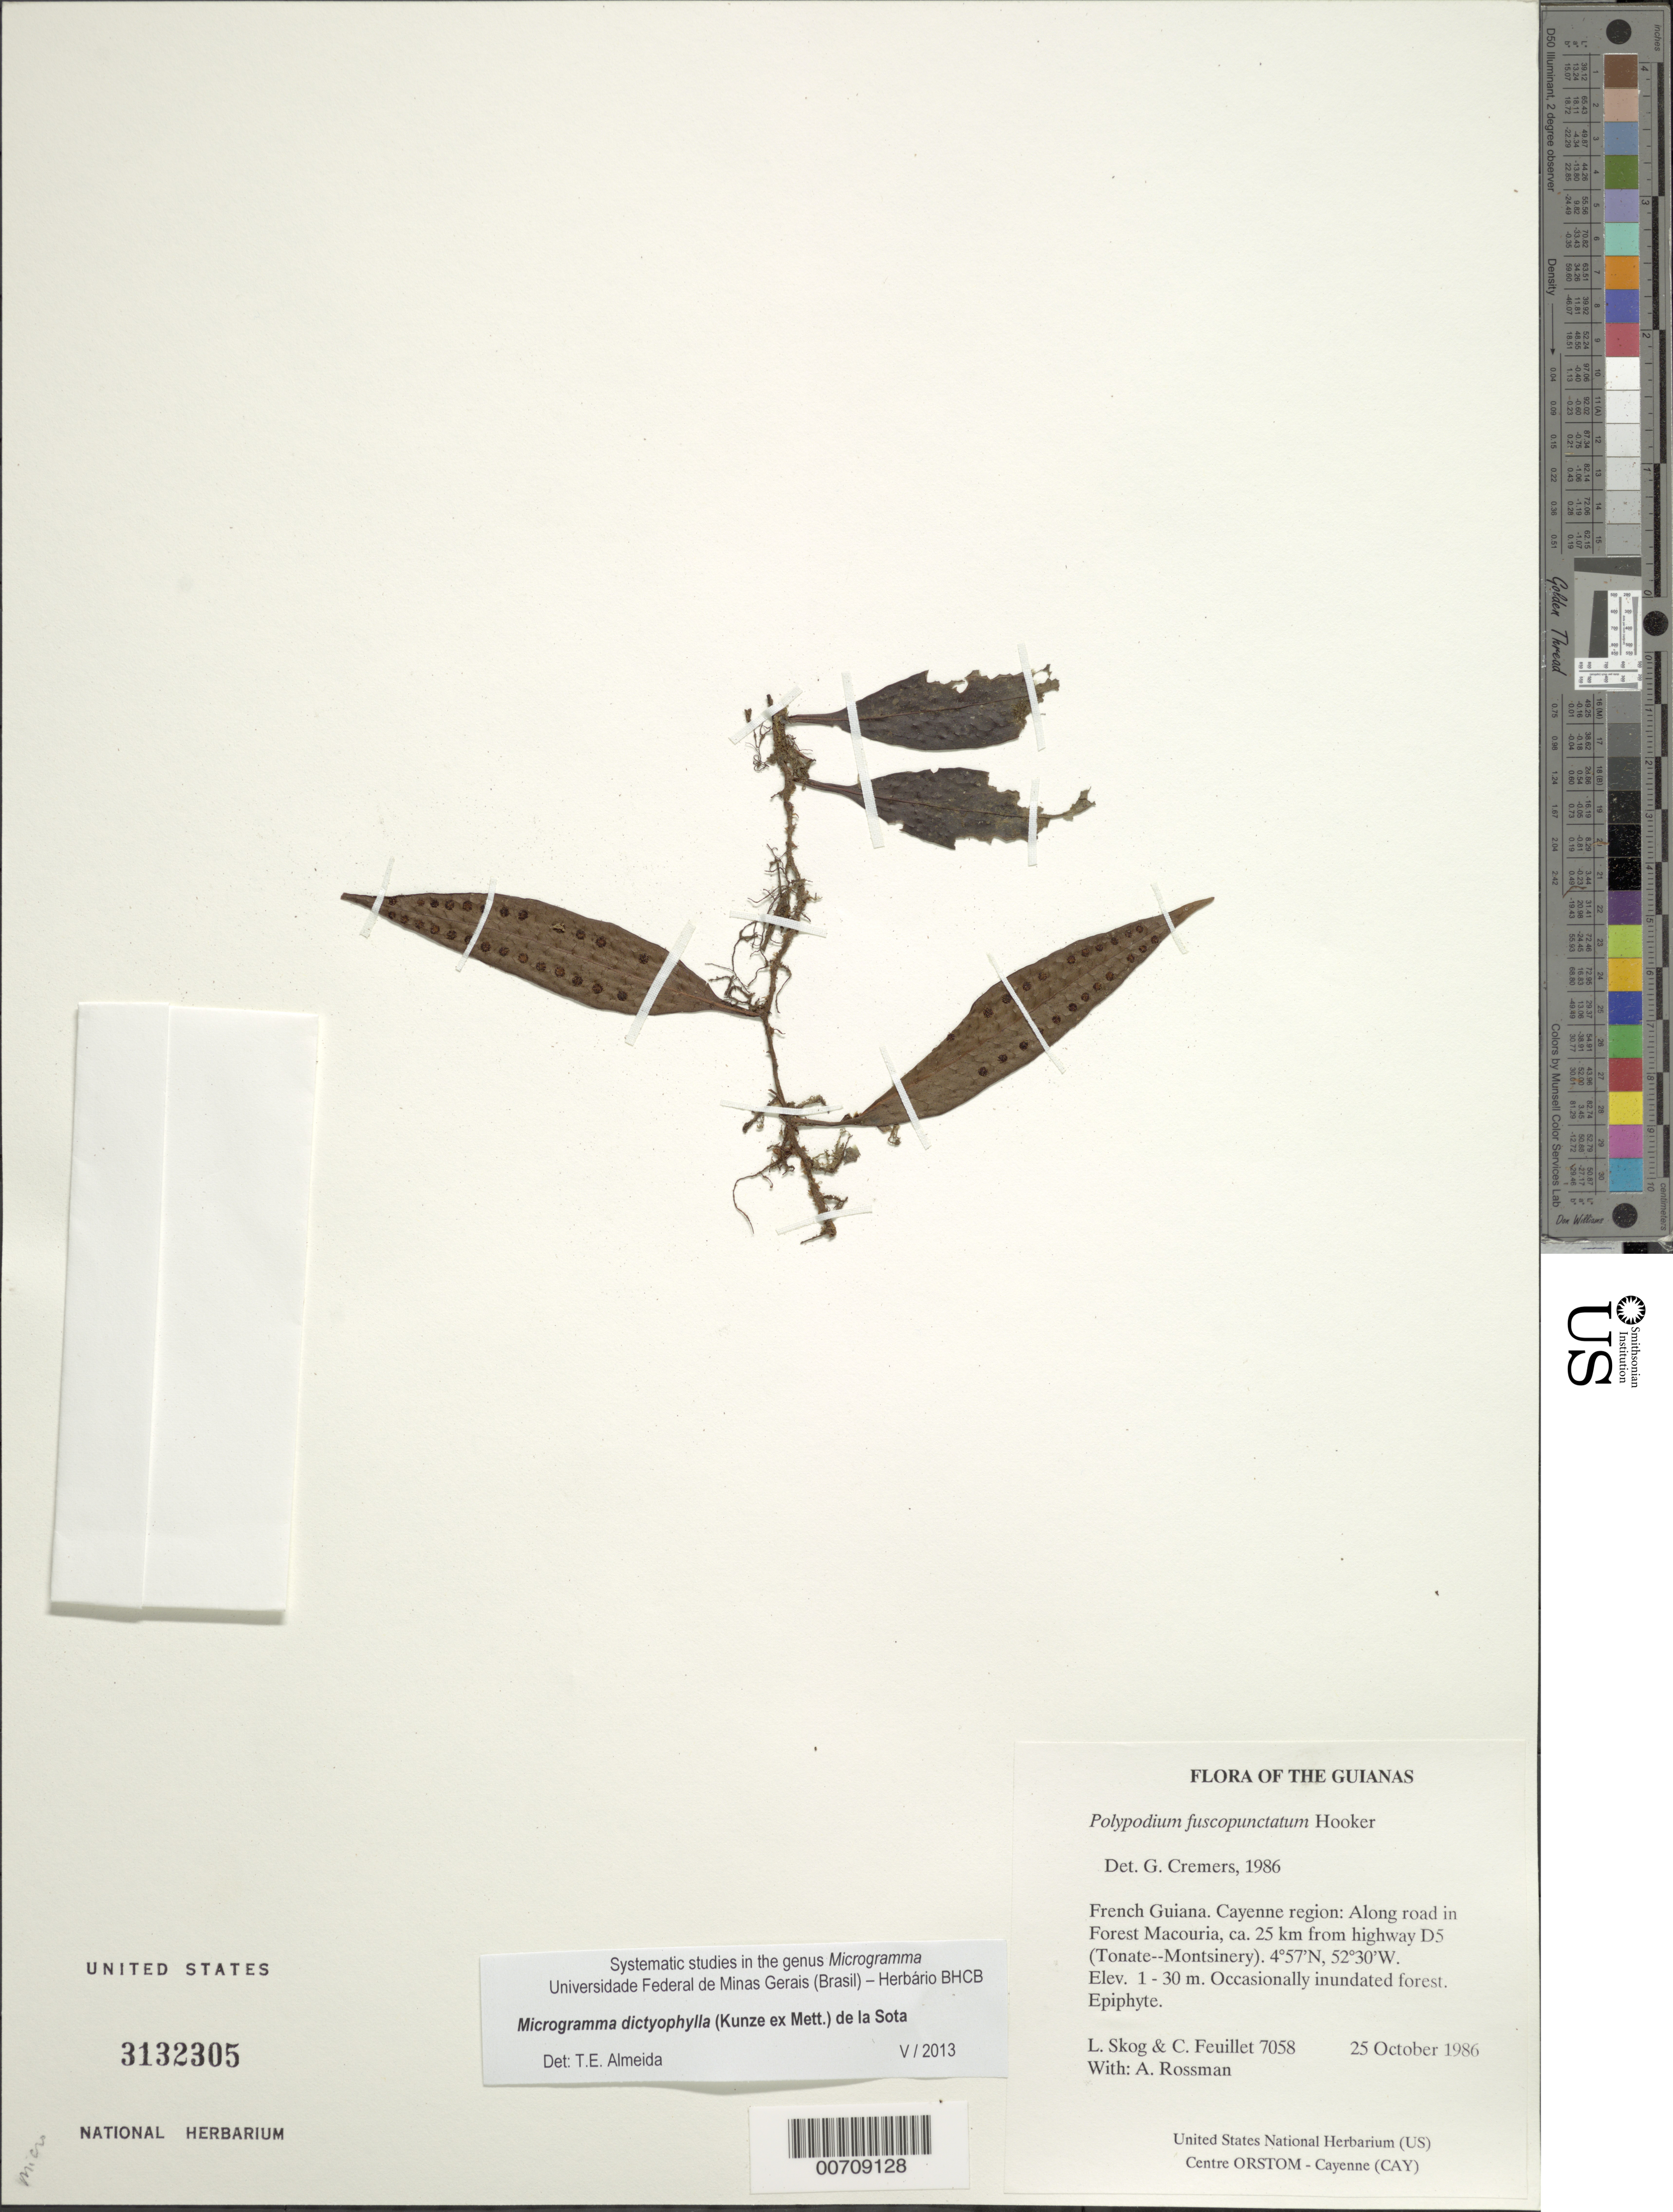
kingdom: Plantae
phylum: Tracheophyta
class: Polypodiopsida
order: Polypodiales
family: Polypodiaceae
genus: Microgramma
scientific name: Microgramma dictyophylla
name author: (Kunze ex Mett.) de la Sota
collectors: L. E. Skog, C. Feuillet & A. Rossman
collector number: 7058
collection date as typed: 25 October 1986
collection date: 1986-10-25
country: French Guiana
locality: Cayenne. Along road in Forest Macouria, ca. 25 km from highway D5 (Tonate--Montsinery)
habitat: Occasionally inundated forest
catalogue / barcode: US 3132305